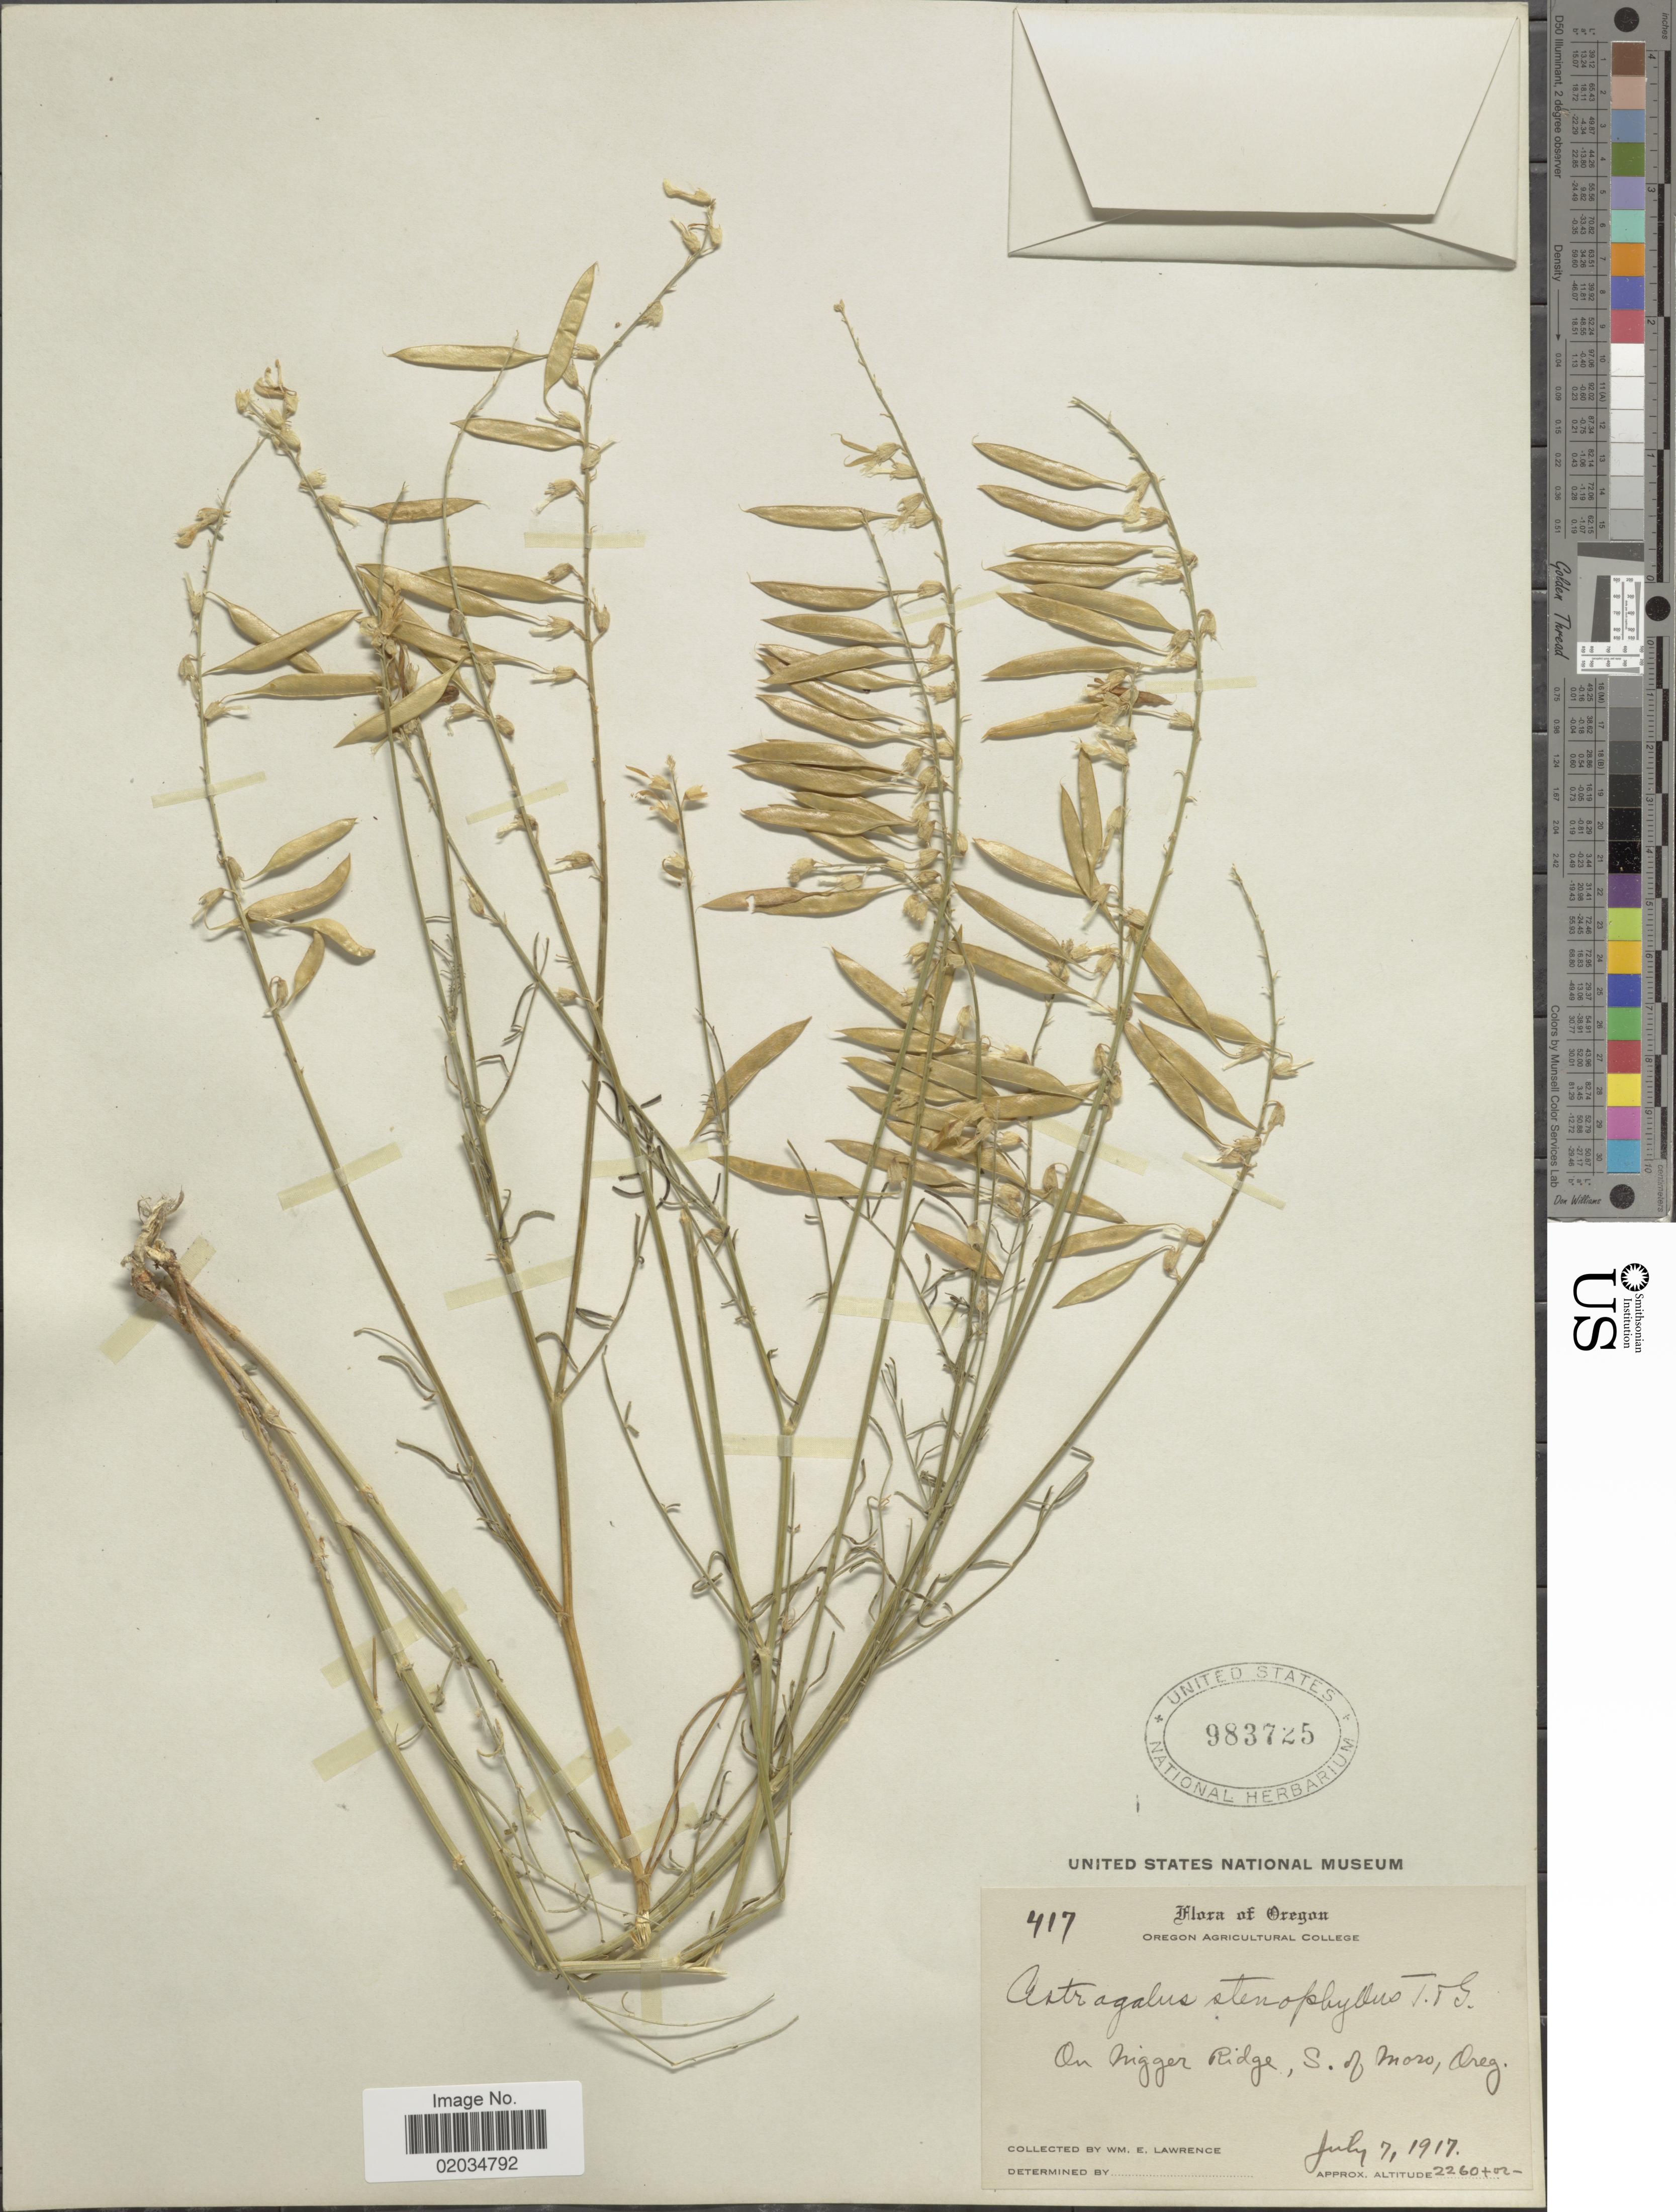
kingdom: Plantae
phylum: Tracheophyta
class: Magnoliopsida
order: Fabales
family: Fabaceae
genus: Astragalus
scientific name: Astragalus stenophyllus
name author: Torr. & A. Gray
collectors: W. Lawrence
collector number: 417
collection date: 1917-07-07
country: United States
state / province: Oregon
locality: On Nigger Ridge, S. of Moro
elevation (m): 689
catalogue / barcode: US 983725